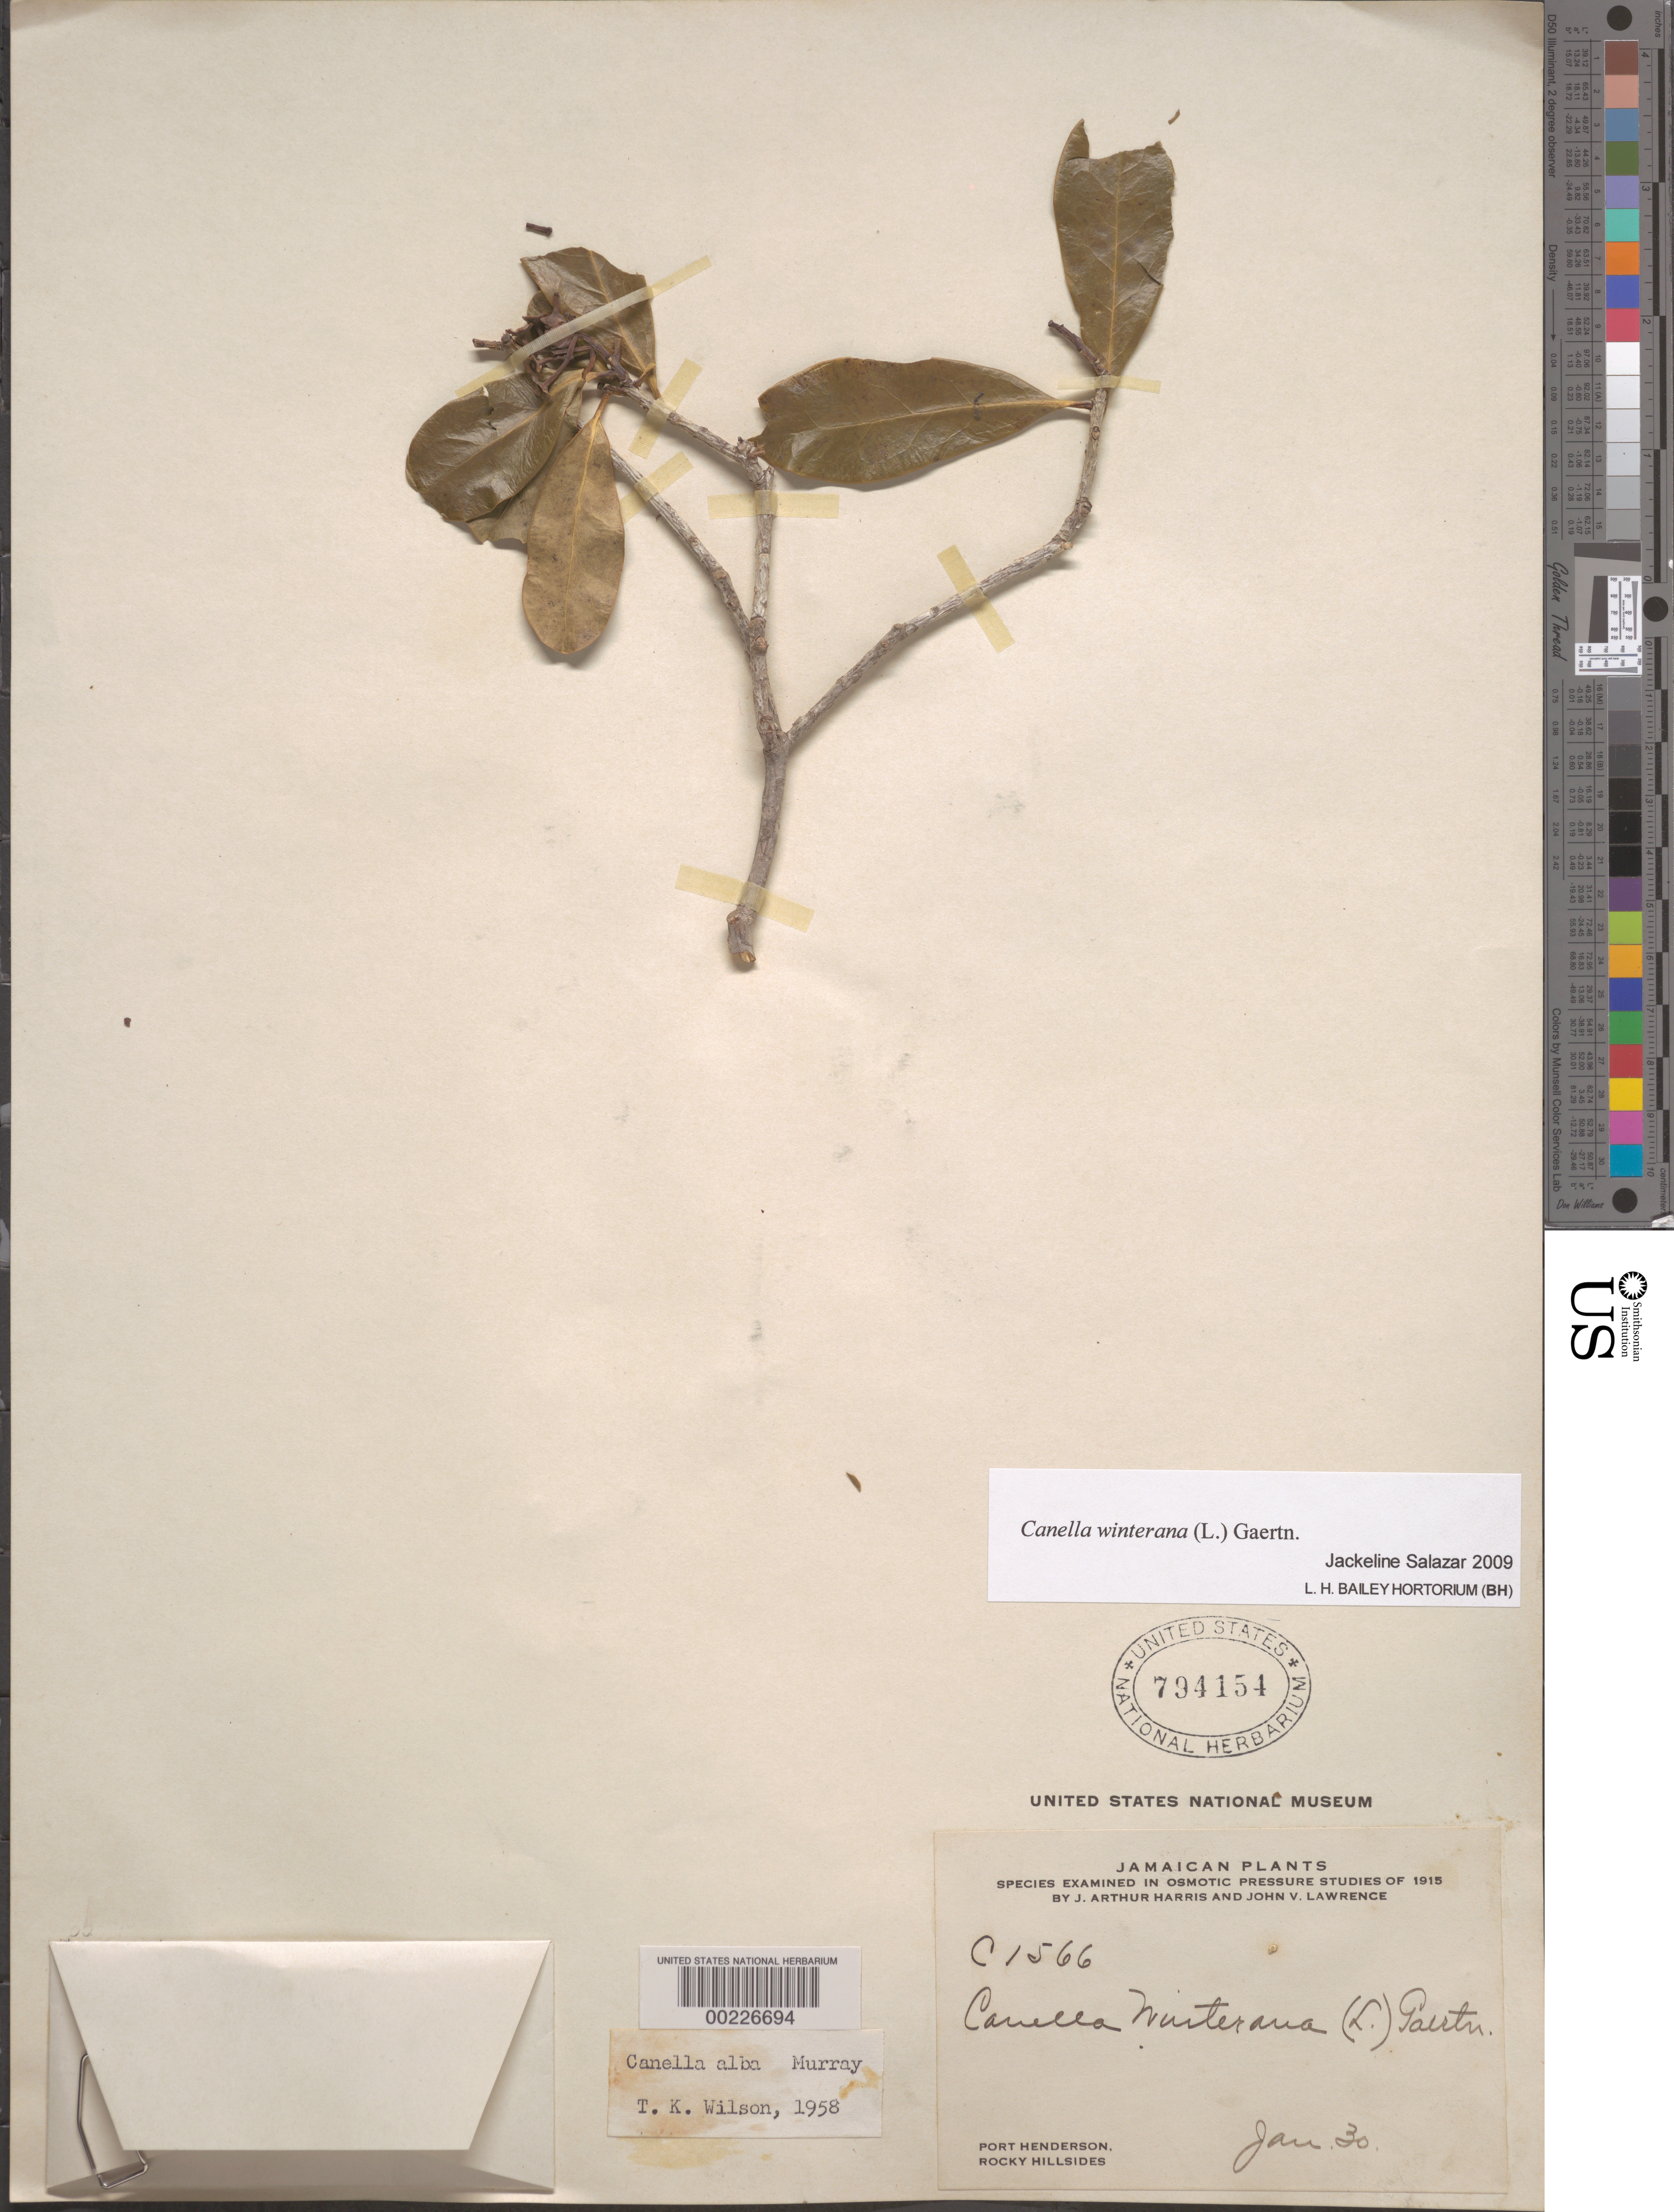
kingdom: Plantae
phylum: Tracheophyta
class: Magnoliopsida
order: Canellales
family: Canellaceae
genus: Canella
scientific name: Canella winterana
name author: (L.) Gaertn.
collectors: J. A. Harris & J. Lawrence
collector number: C1566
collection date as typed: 30 Jan 1915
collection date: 1915-01-30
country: Jamaica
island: Greater Antilles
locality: Port henderson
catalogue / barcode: US 794154